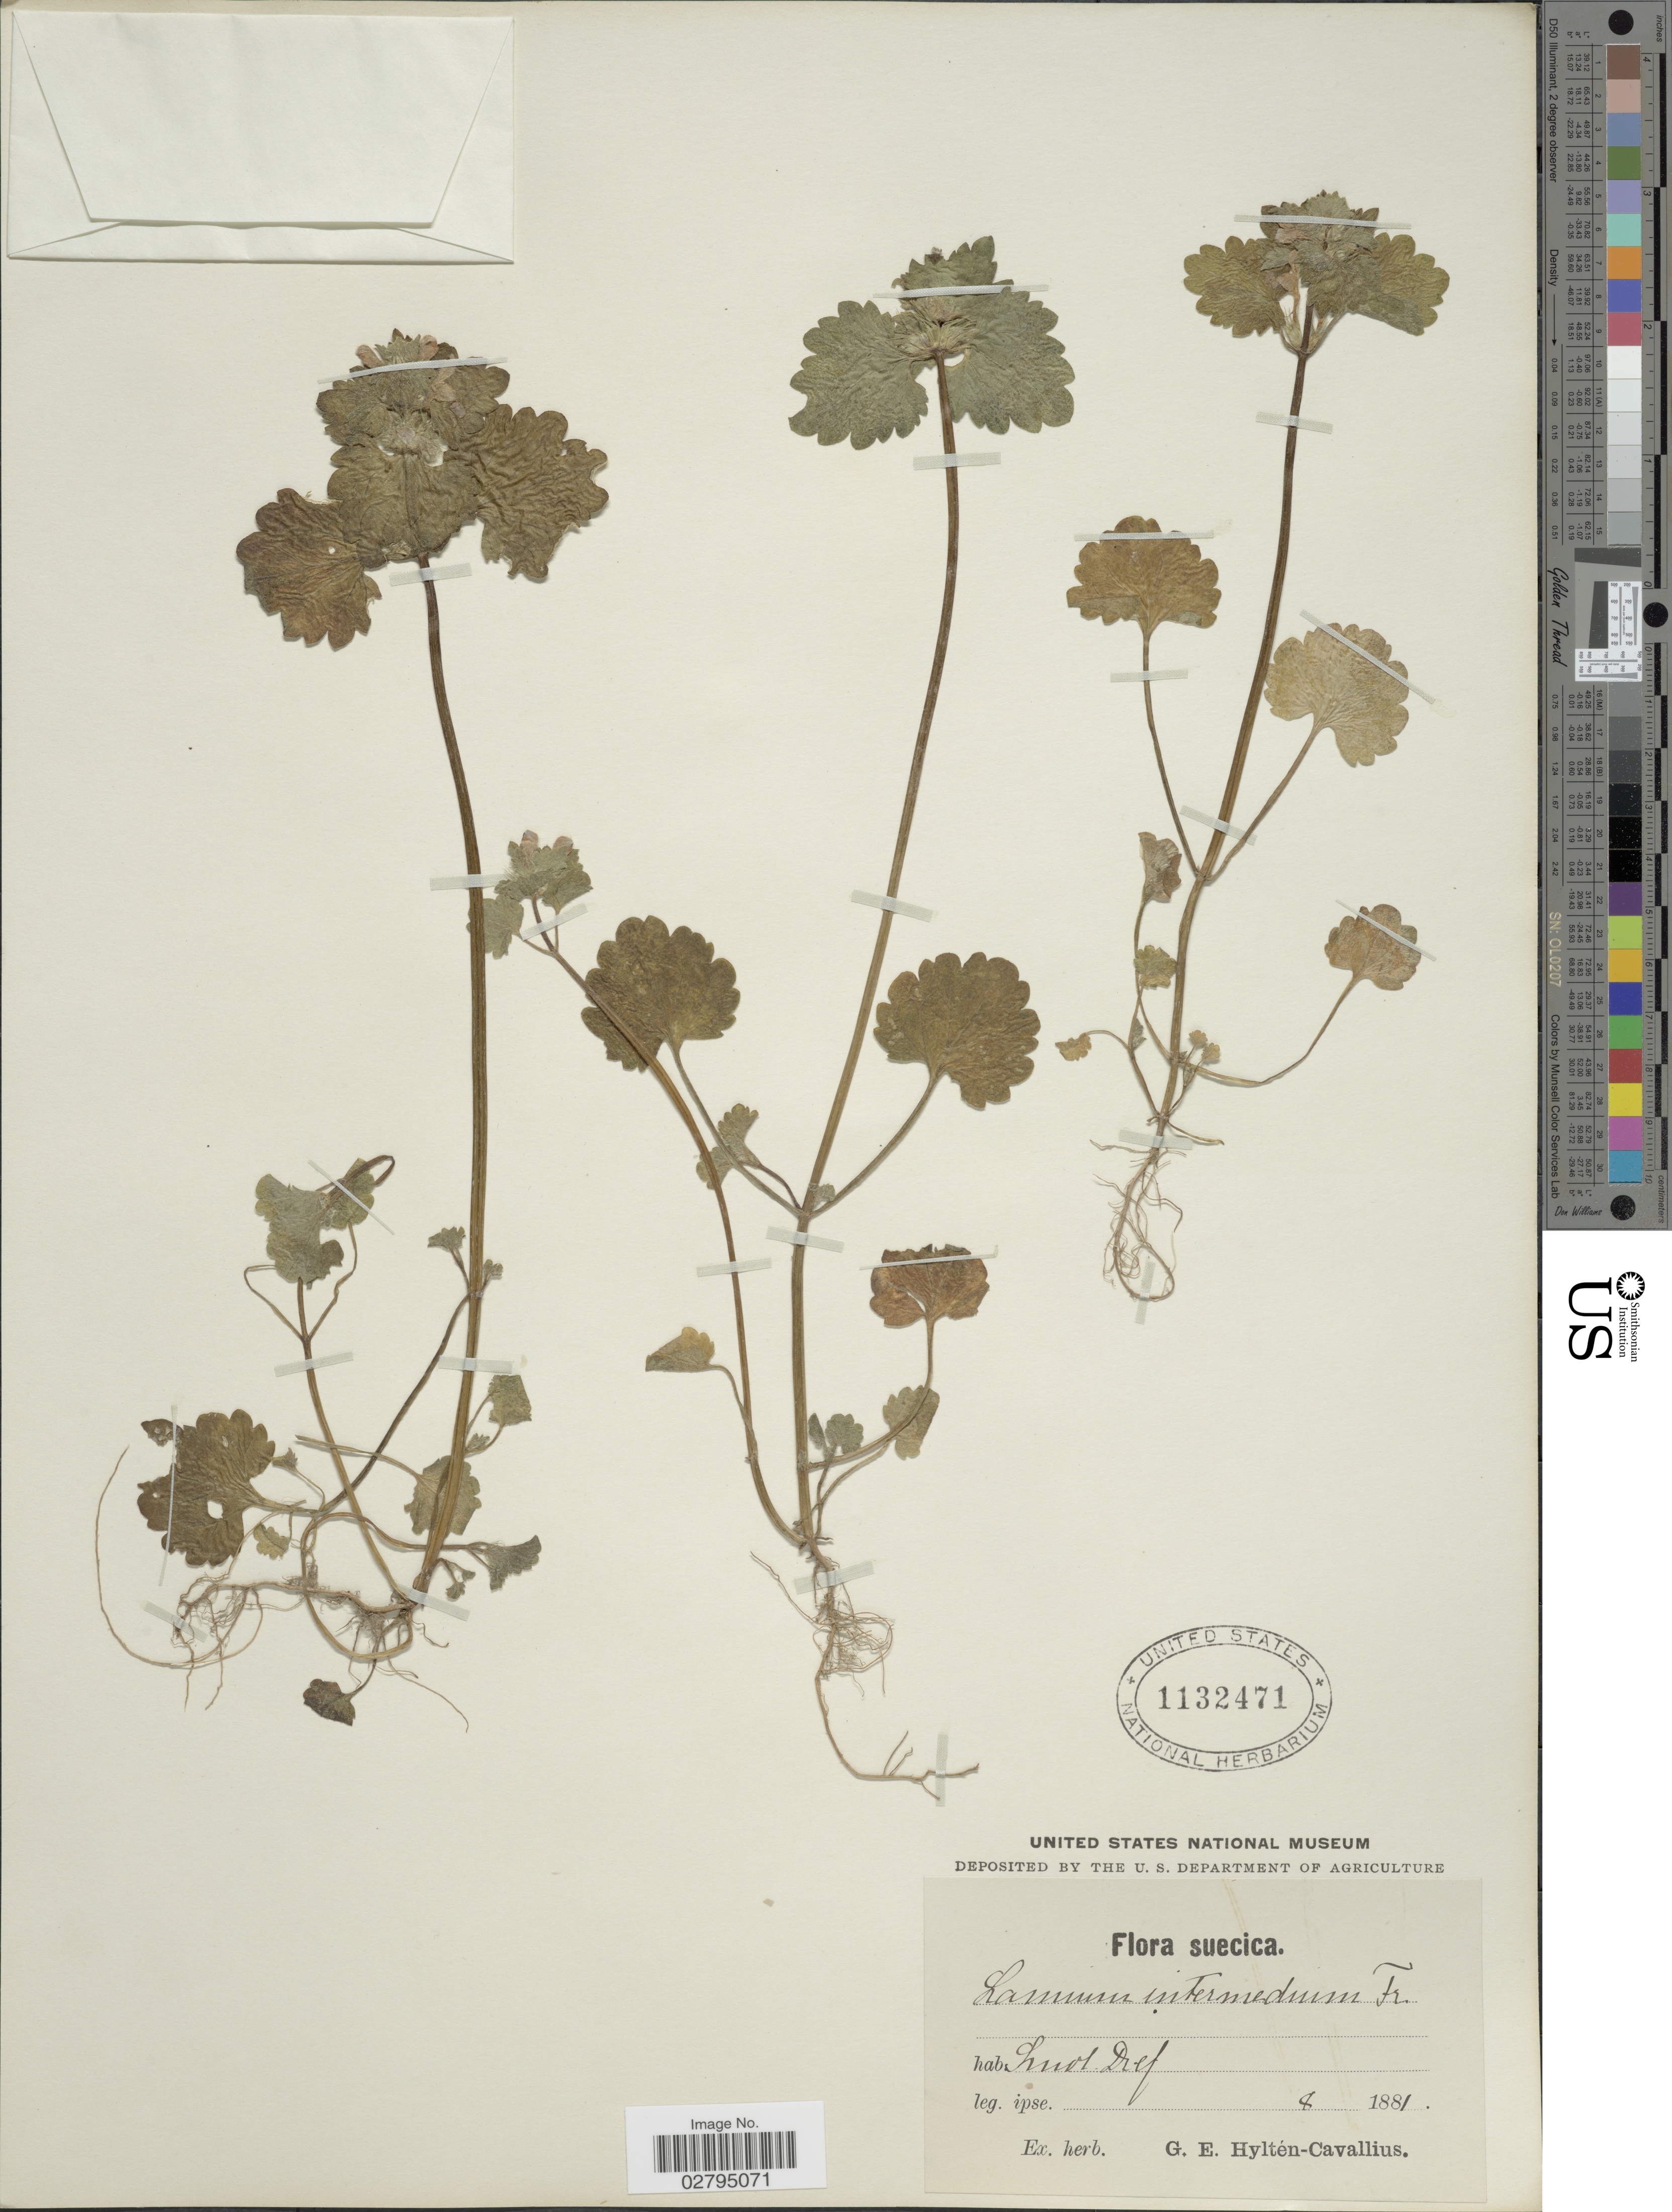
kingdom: Plantae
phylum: Tracheophyta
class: Magnoliopsida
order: Lamiales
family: Lamiaceae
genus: Lamium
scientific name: Lamium confertum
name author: Fr.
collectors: ex herb. G. E. Hyltén-Cavallius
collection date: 1881-08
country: Sweden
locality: Suecica. Smol. Dref. [interpreted]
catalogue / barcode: US 1132471